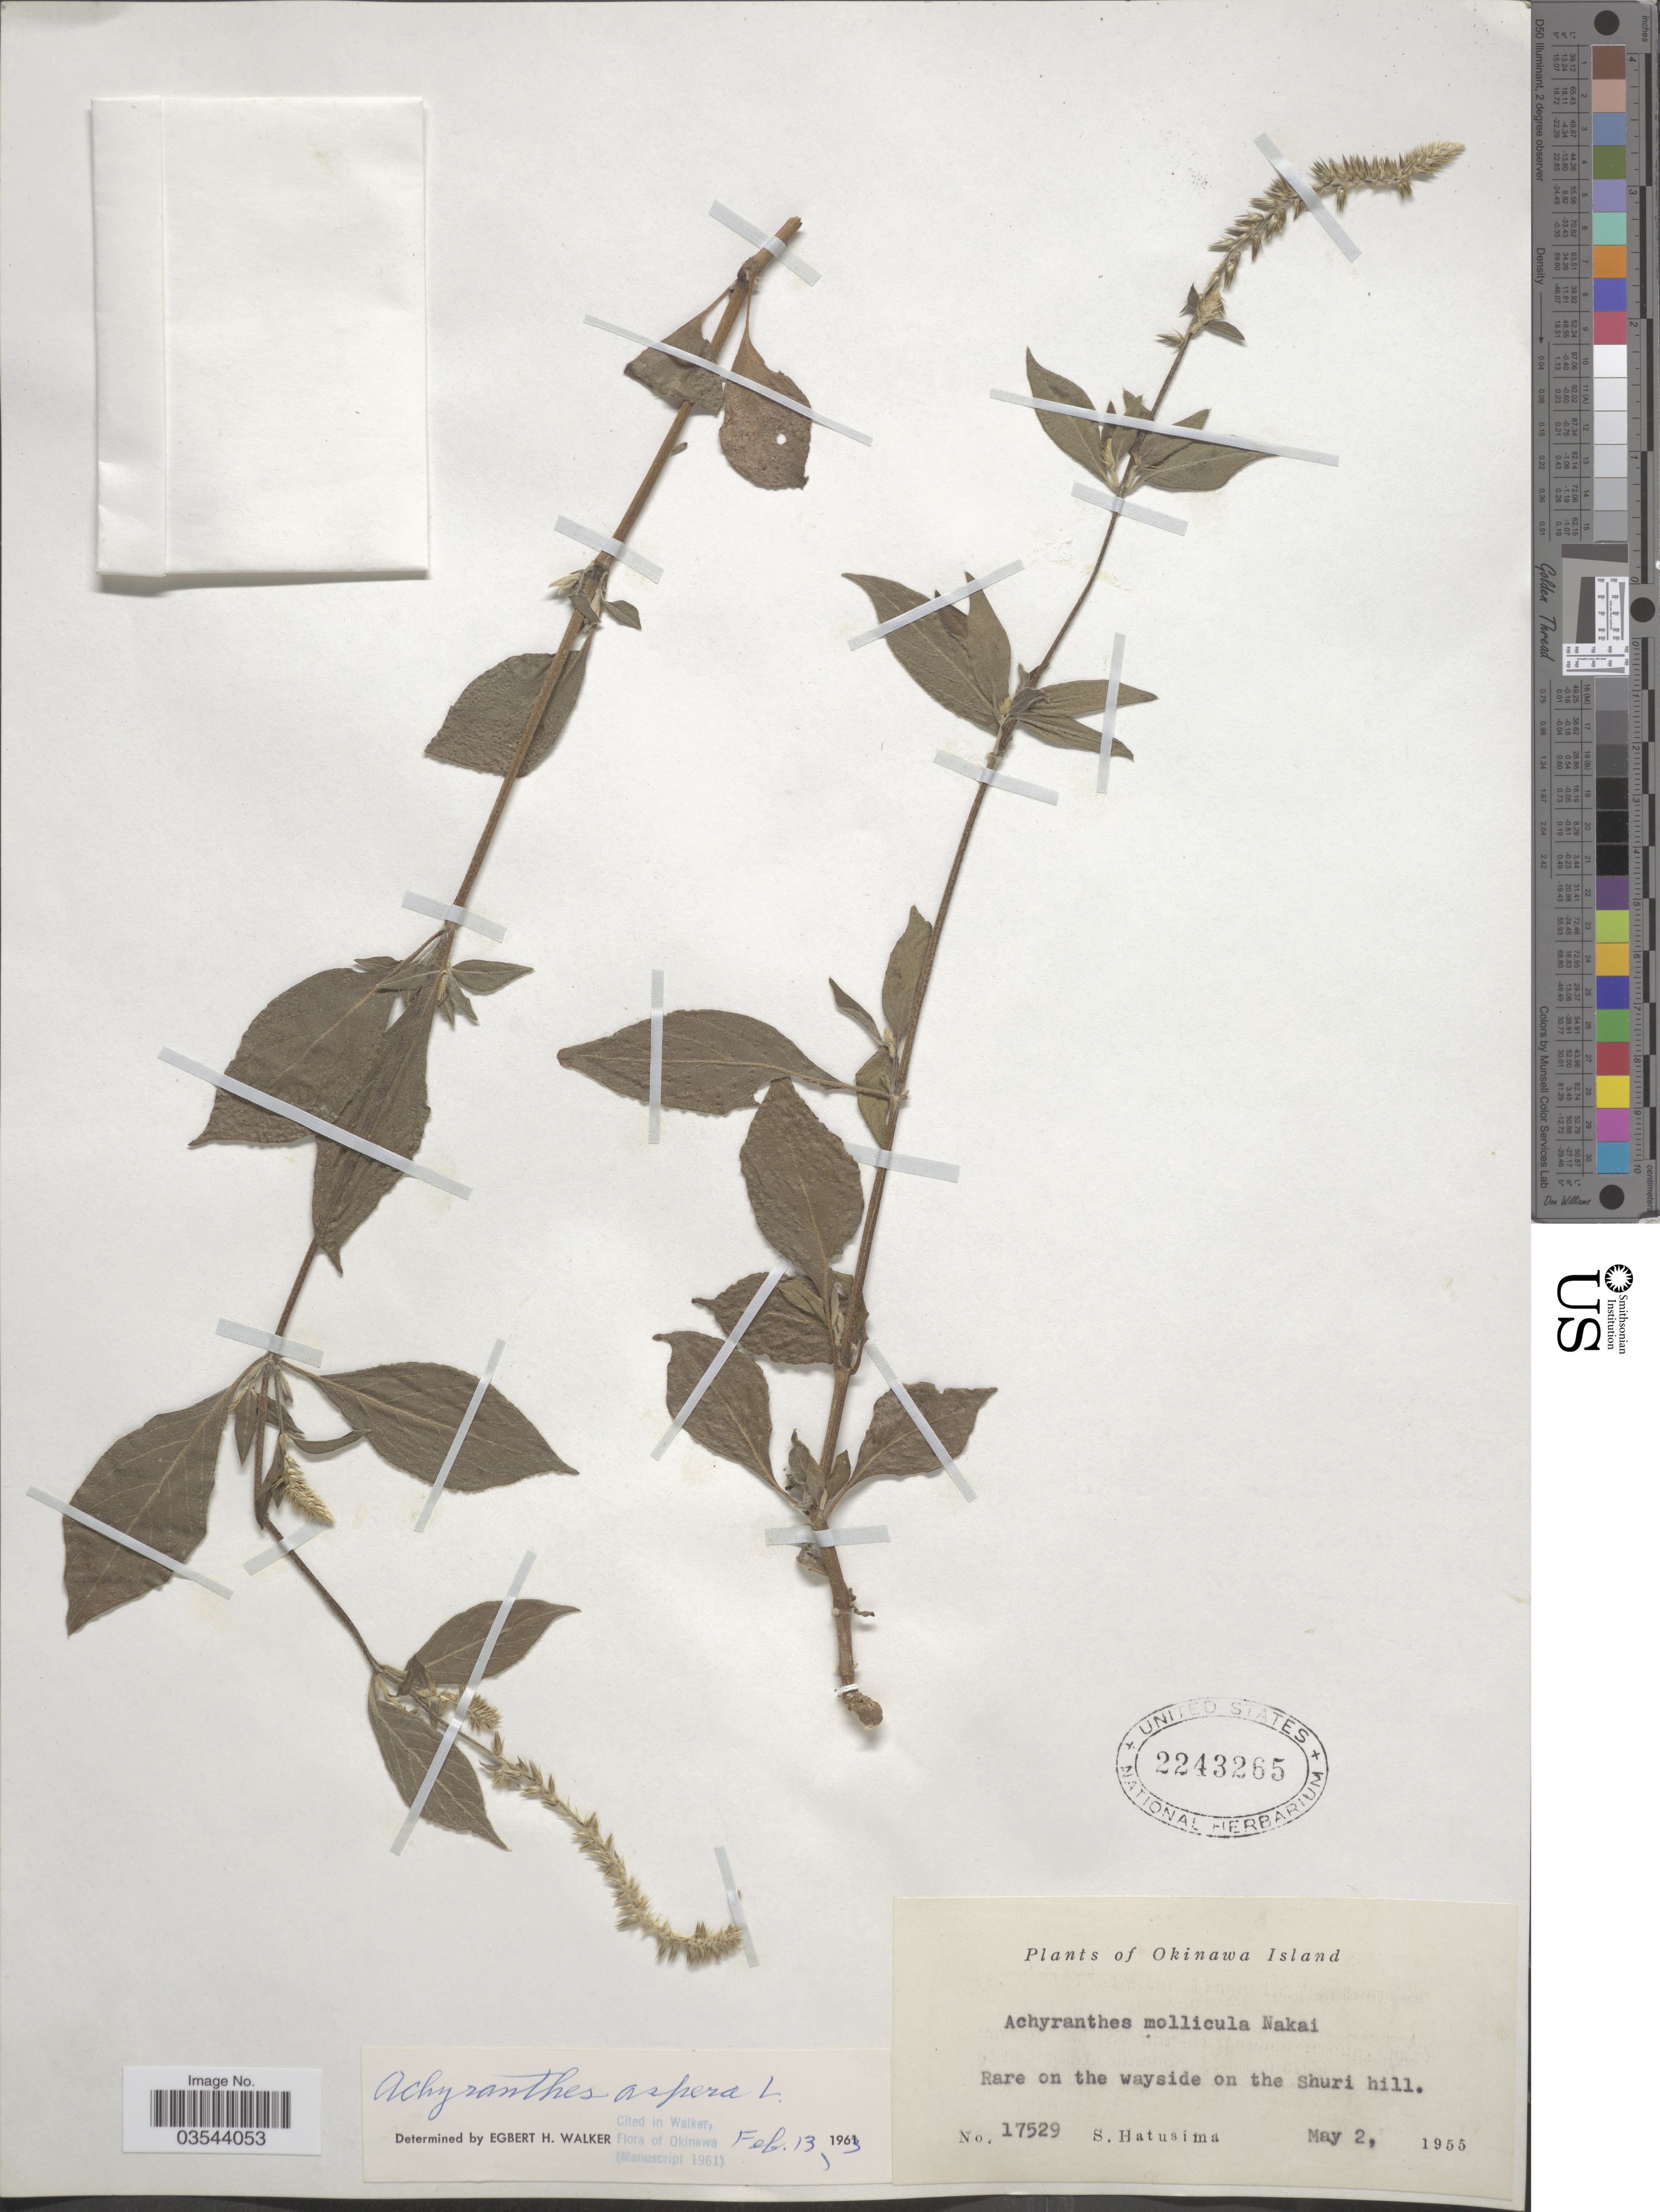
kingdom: Plantae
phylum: Tracheophyta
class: Magnoliopsida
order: Caryophyllales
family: Amaranthaceae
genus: Achyranthes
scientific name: Achyranthes aspera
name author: L.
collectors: S. Hatusima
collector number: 17529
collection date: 1955-05-02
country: Japan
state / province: Okinawa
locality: Okinawa Island. Rare on the wayside on the Shuri hill.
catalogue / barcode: US 2243265